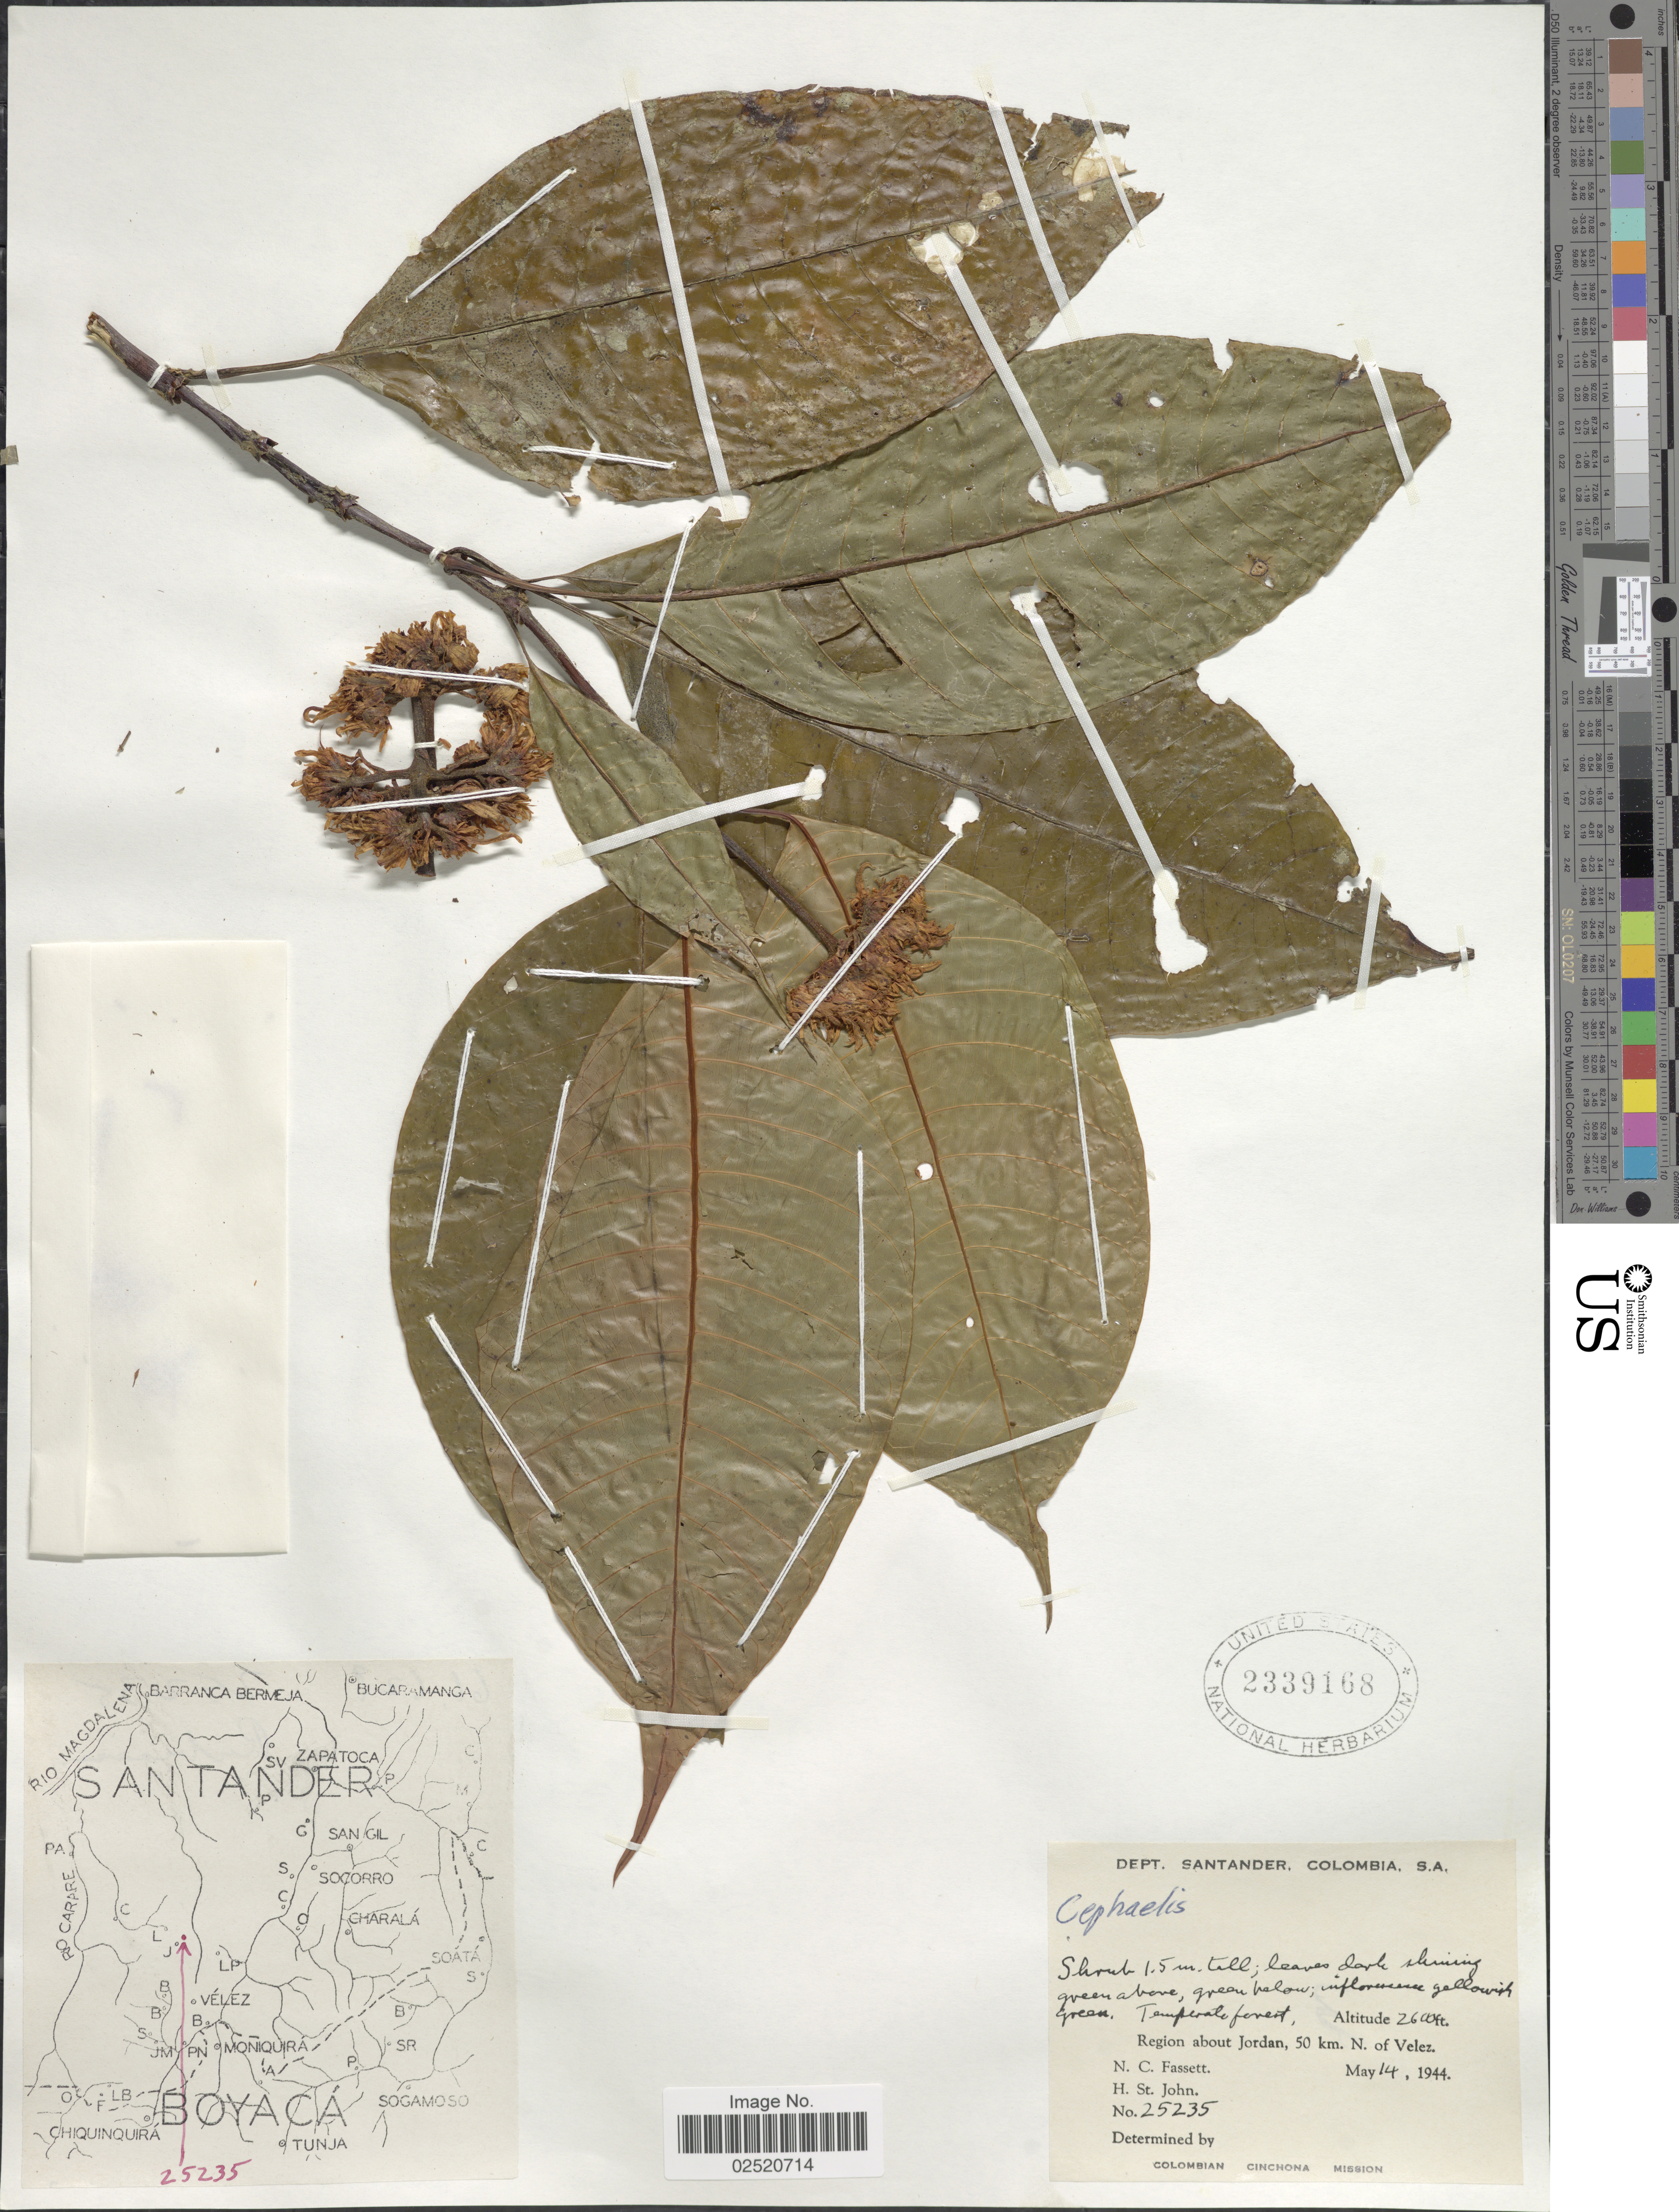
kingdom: Plantae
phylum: Tracheophyta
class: Magnoliopsida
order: Gentianales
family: Rubiaceae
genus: Psychotria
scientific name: Psychotria sp.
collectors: N. C. Fassett & H. St. John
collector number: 25235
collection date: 1944-05-14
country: Colombia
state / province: Santander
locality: Region about Jordan, 50 km. N. of Velez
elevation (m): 792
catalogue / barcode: US 2339168